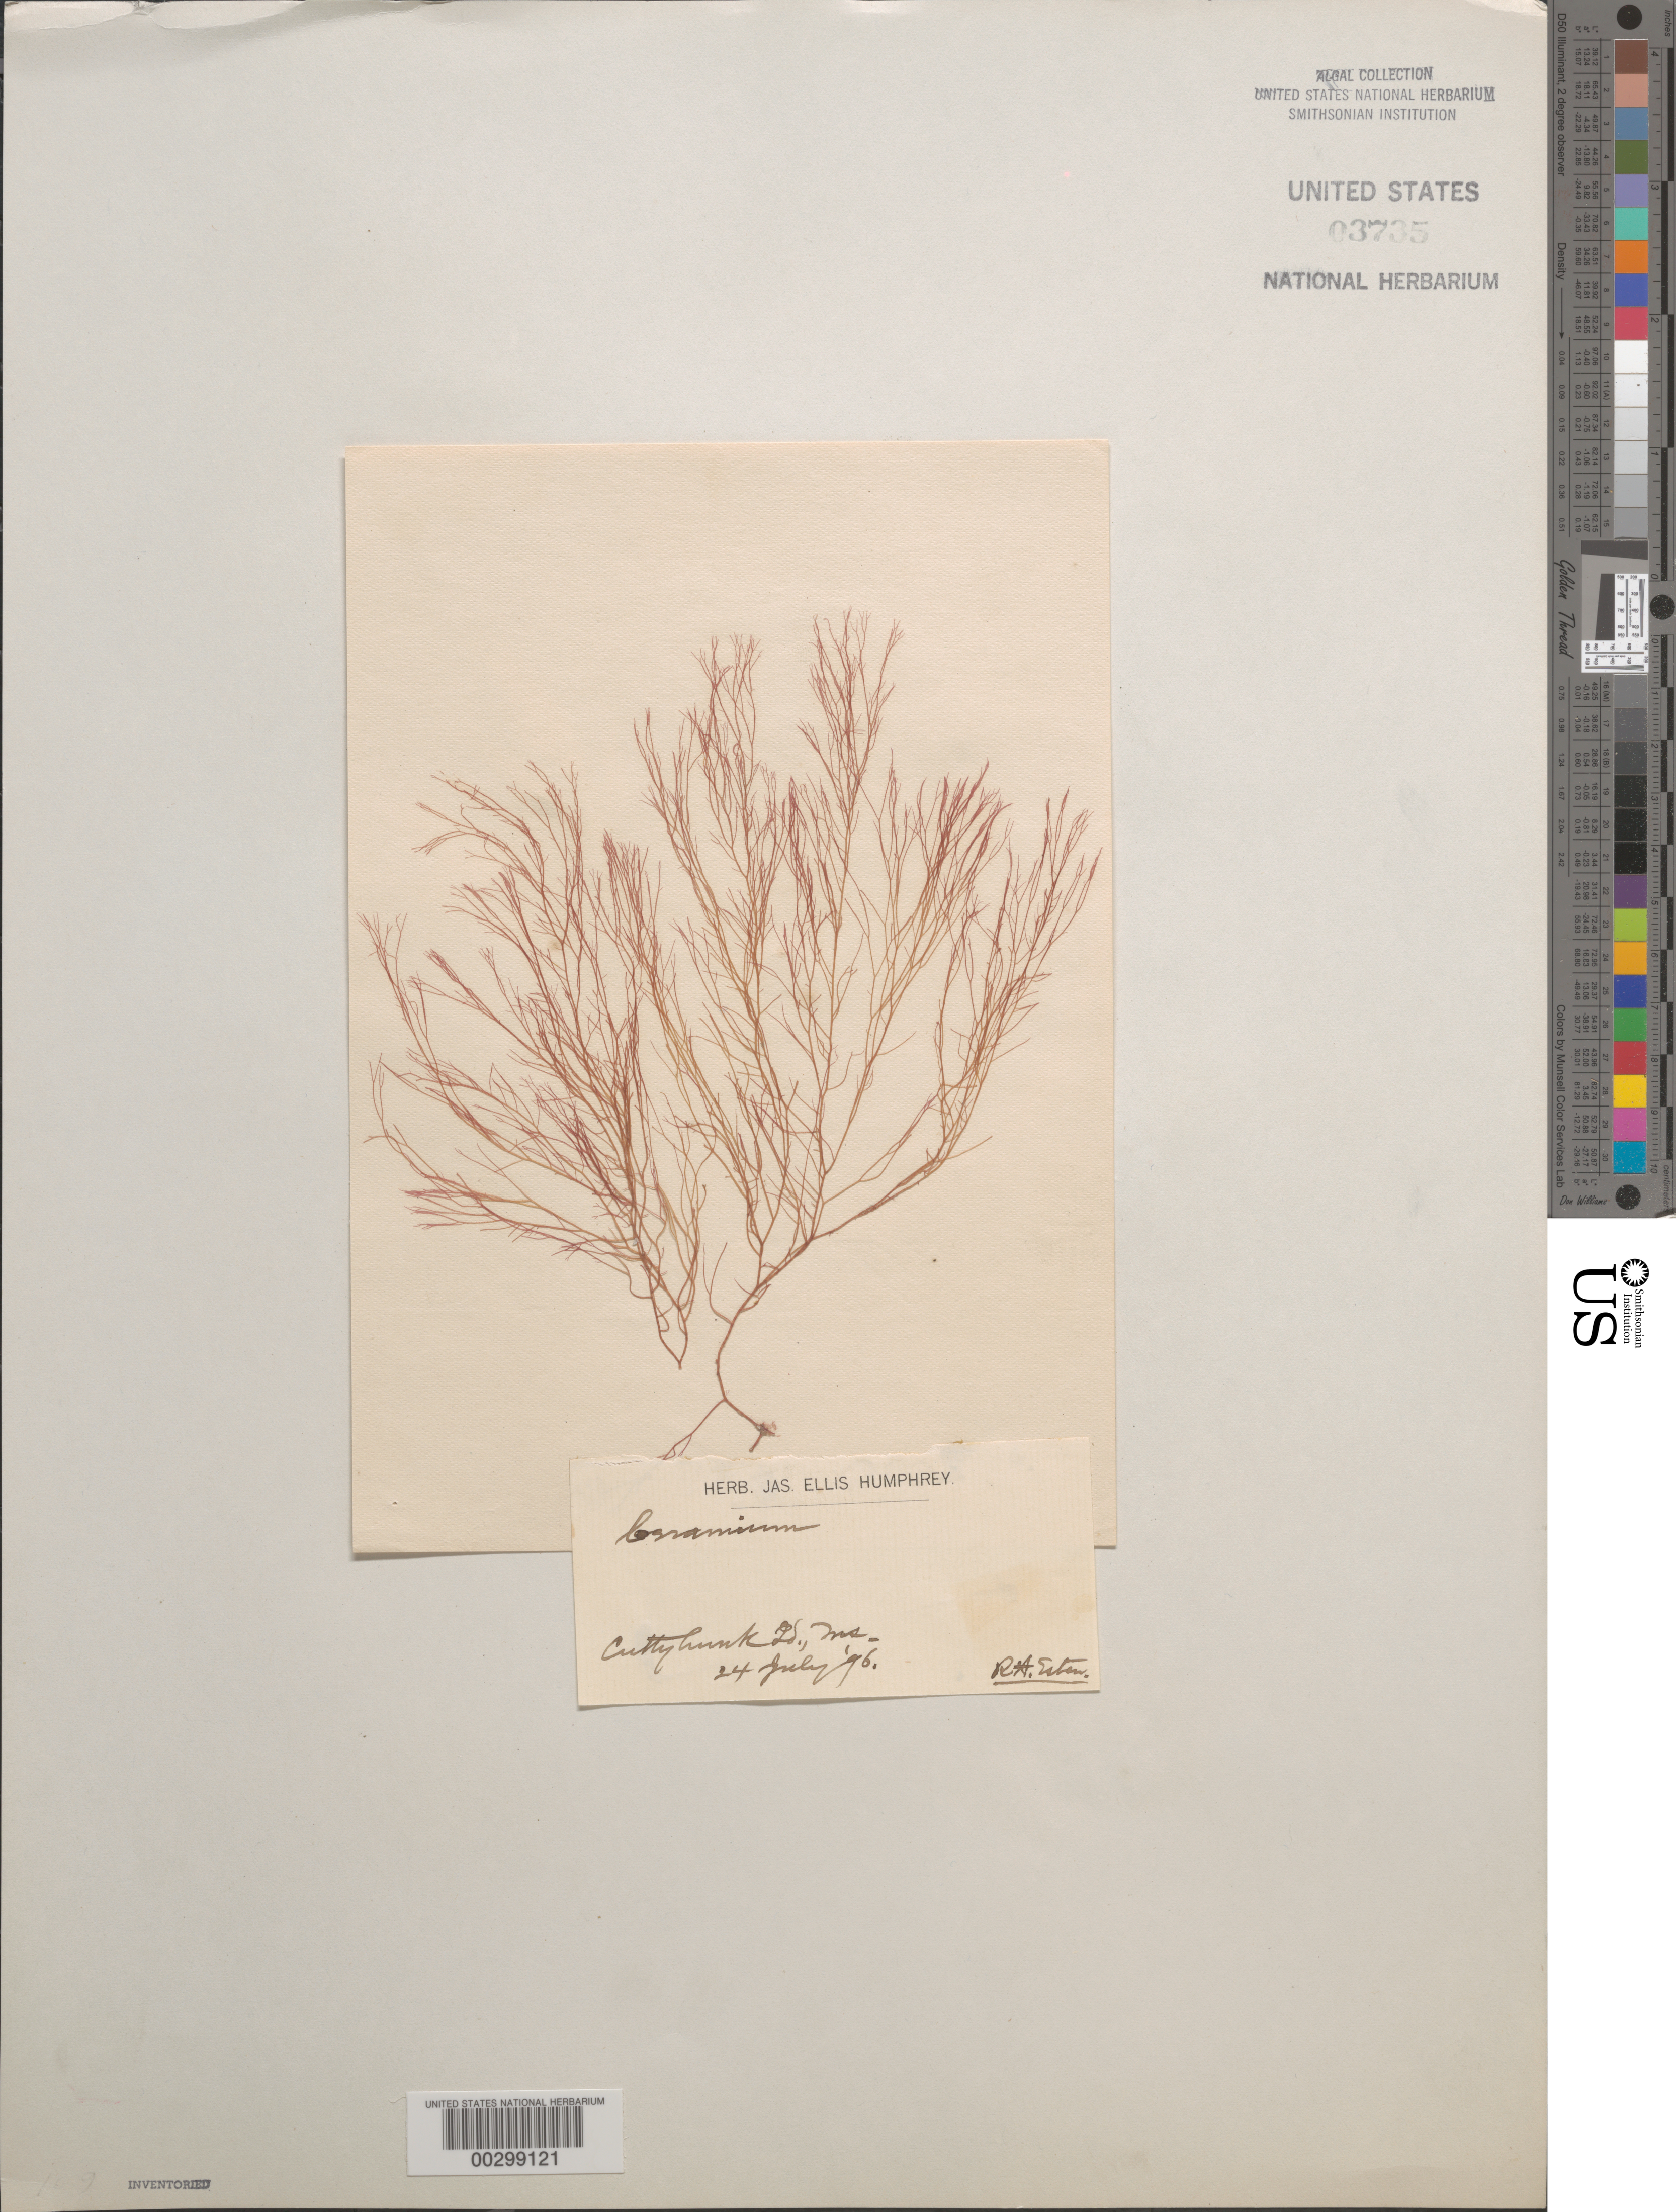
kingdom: Plantae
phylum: Rhodophyta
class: Florideophyceae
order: Ceramiales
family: Ceramiaceae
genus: Ceramium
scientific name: Ceramium sp.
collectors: R. Esten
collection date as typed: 24 Jul 1896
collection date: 1896-07-24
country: United States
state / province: Massachusetts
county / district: Dukes County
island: Cuttyhunk Island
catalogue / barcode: US 3735